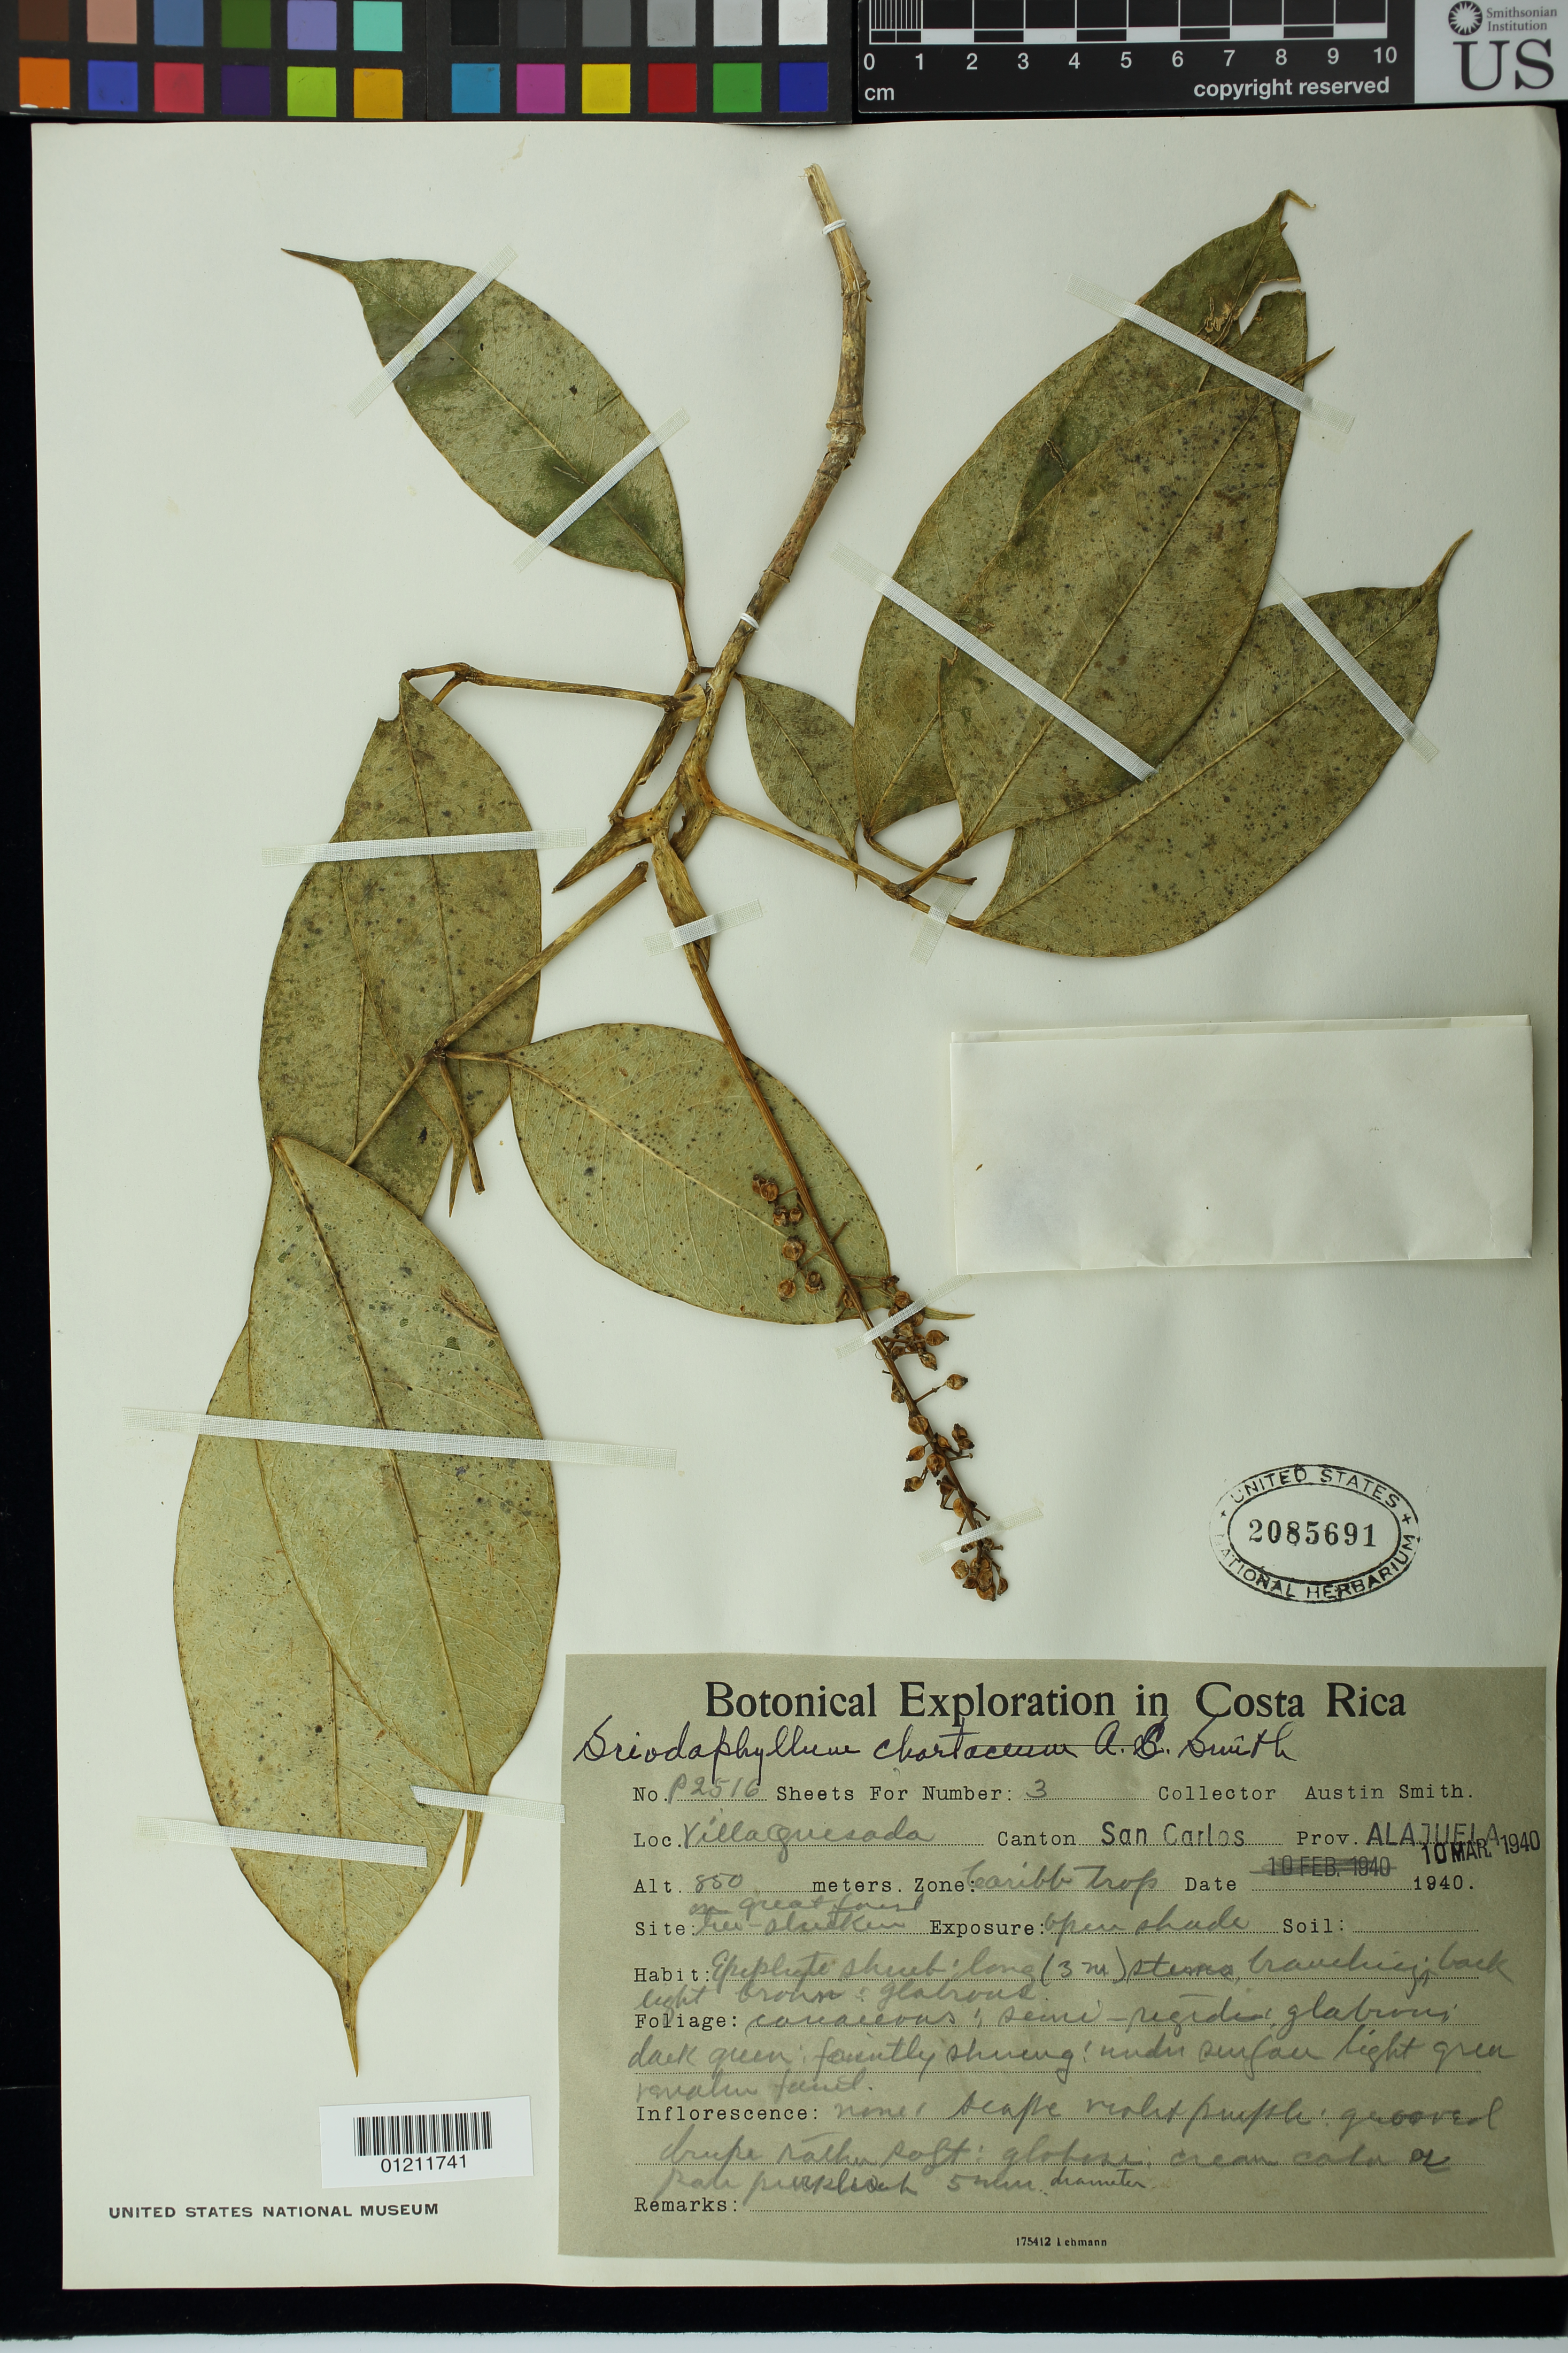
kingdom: Plantae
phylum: Tracheophyta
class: Magnoliopsida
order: Apiales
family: Araliaceae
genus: Schefflera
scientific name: Schefflera brenesii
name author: A.C. Sm.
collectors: Aust P. Smith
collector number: P2516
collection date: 1940-03-10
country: Costa Rica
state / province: Alajuela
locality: Villa Quesada; Canton: San Carlos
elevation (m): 850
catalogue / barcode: US 2085691